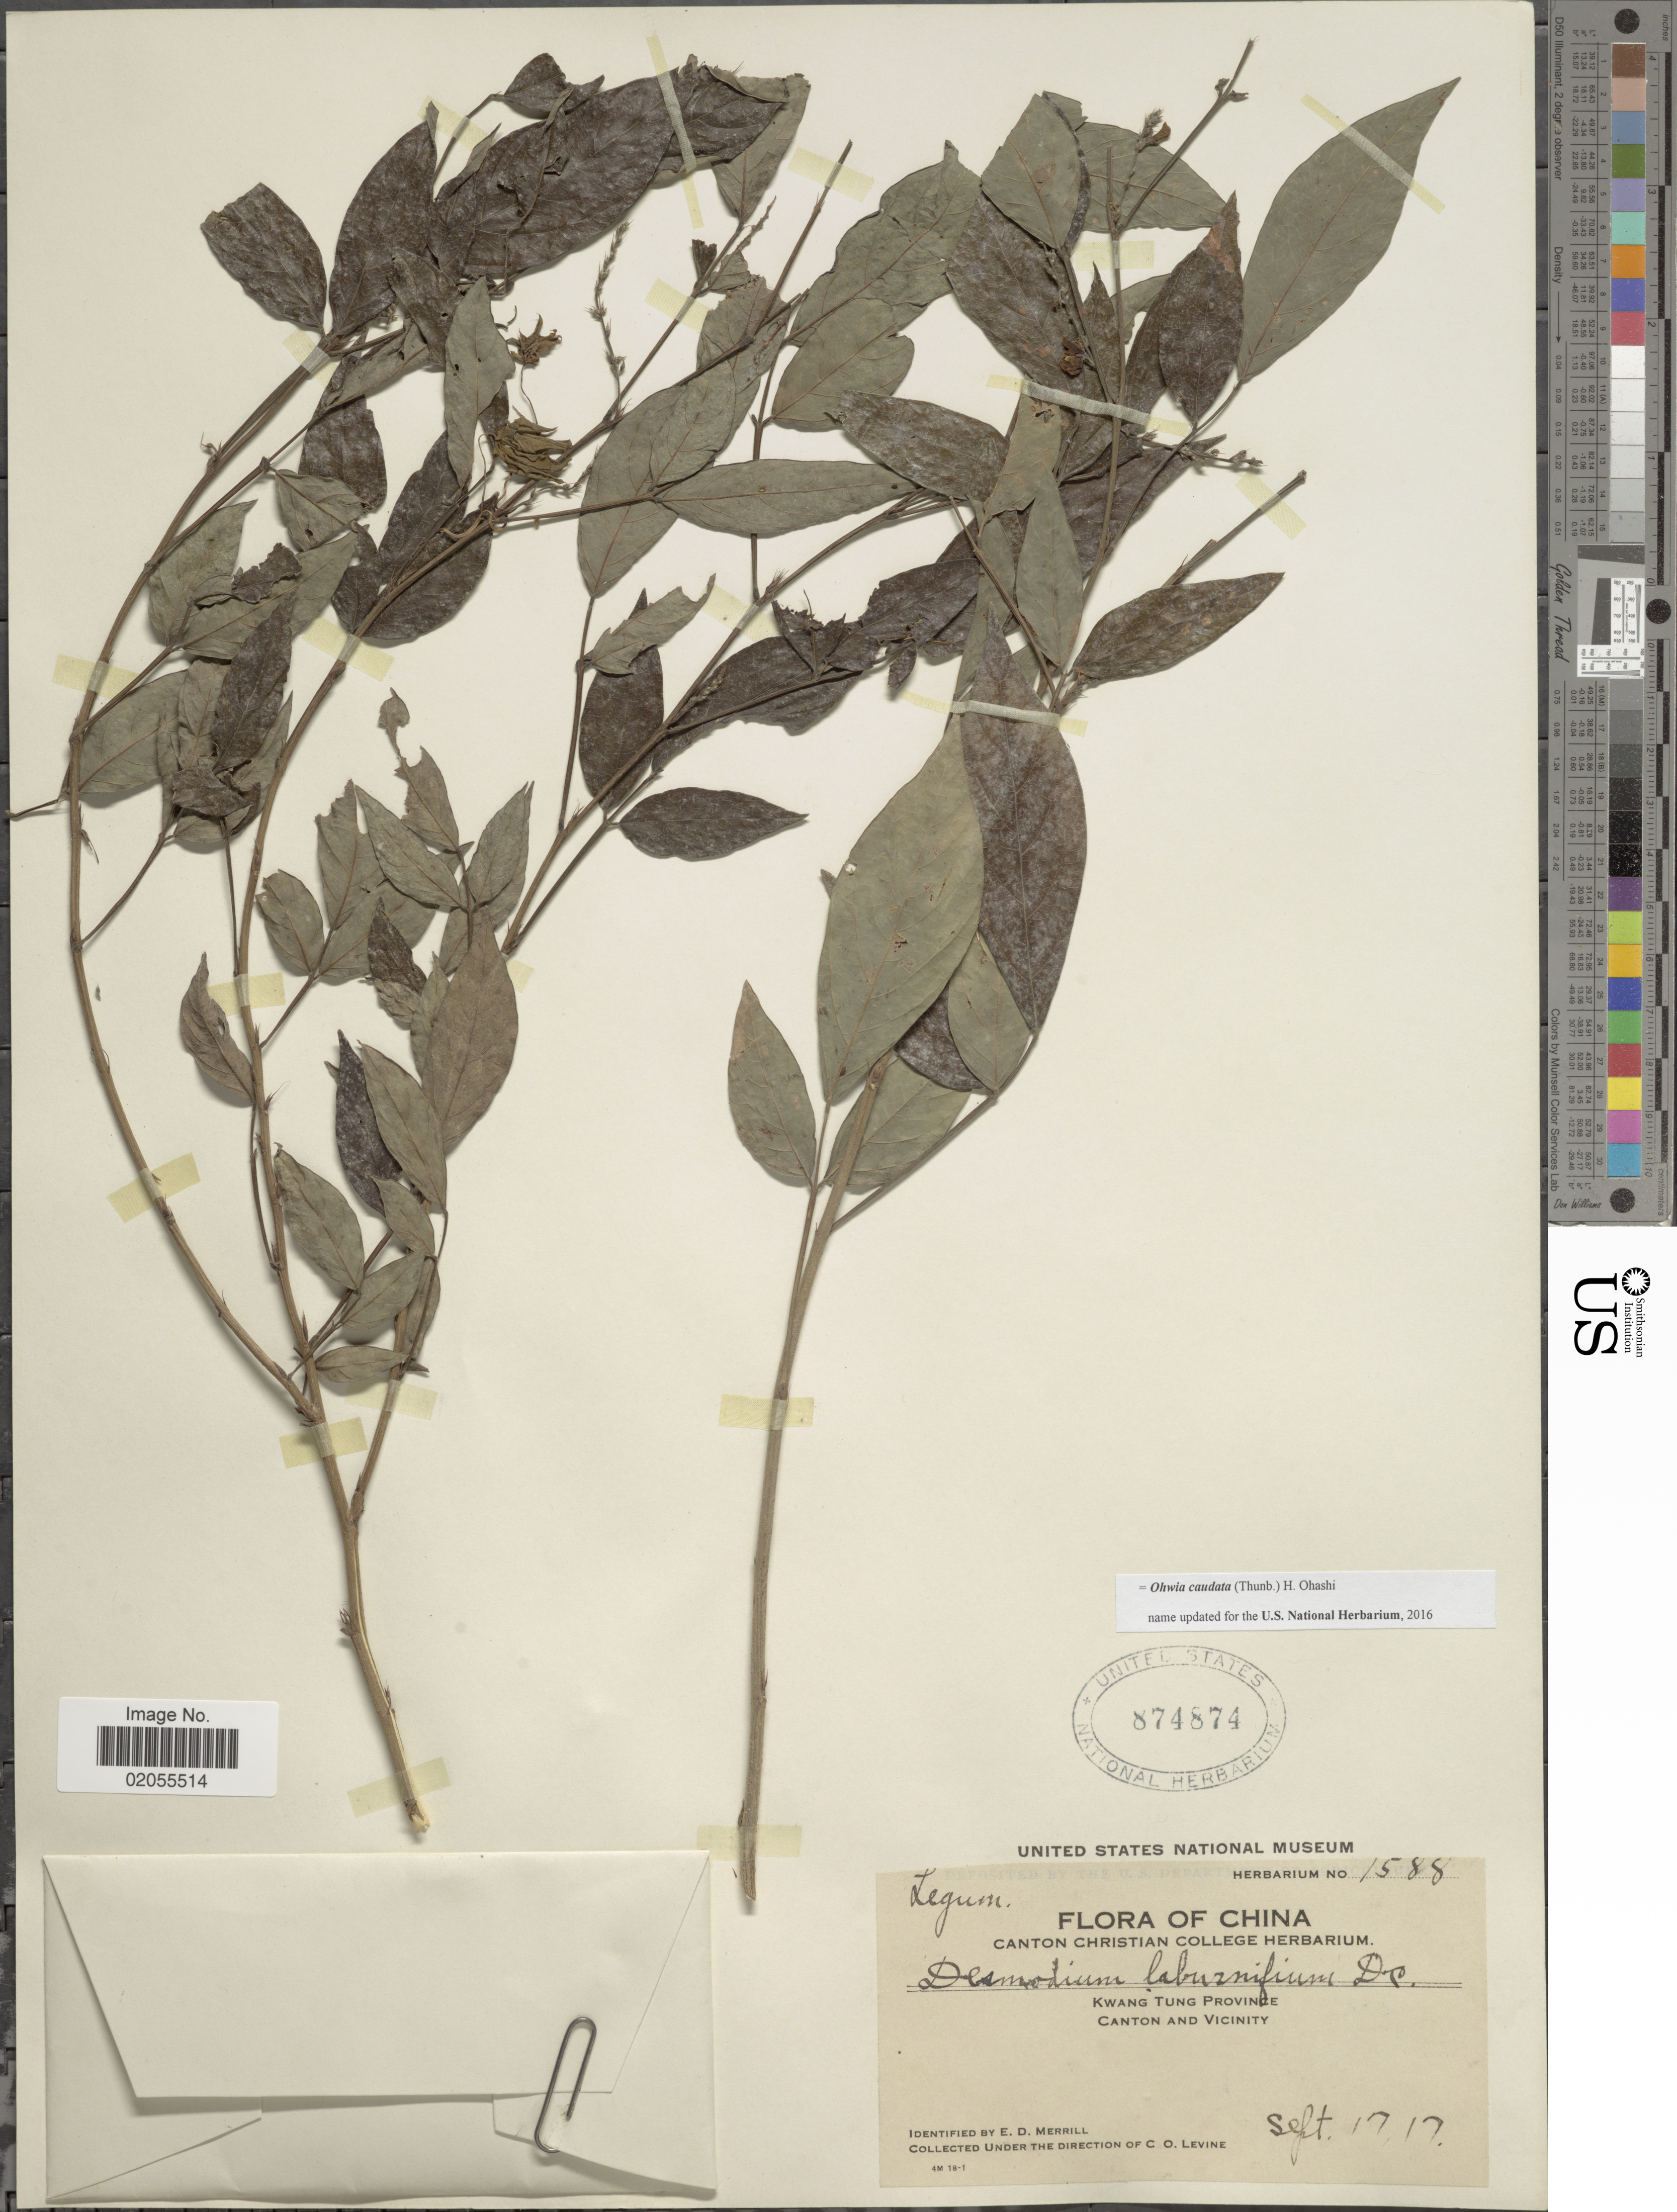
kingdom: Plantae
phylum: Tracheophyta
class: Magnoliopsida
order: Fabales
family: Fabaceae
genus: Ohwia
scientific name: Ohwia caudata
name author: (Thunb.) H. Ohashi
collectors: C. O. Levine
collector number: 1588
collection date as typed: Transcribed d/m/y: 17/9/17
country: China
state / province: Guangdong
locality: Kwang Tung Province, Canton and Vicinity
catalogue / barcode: US 874874